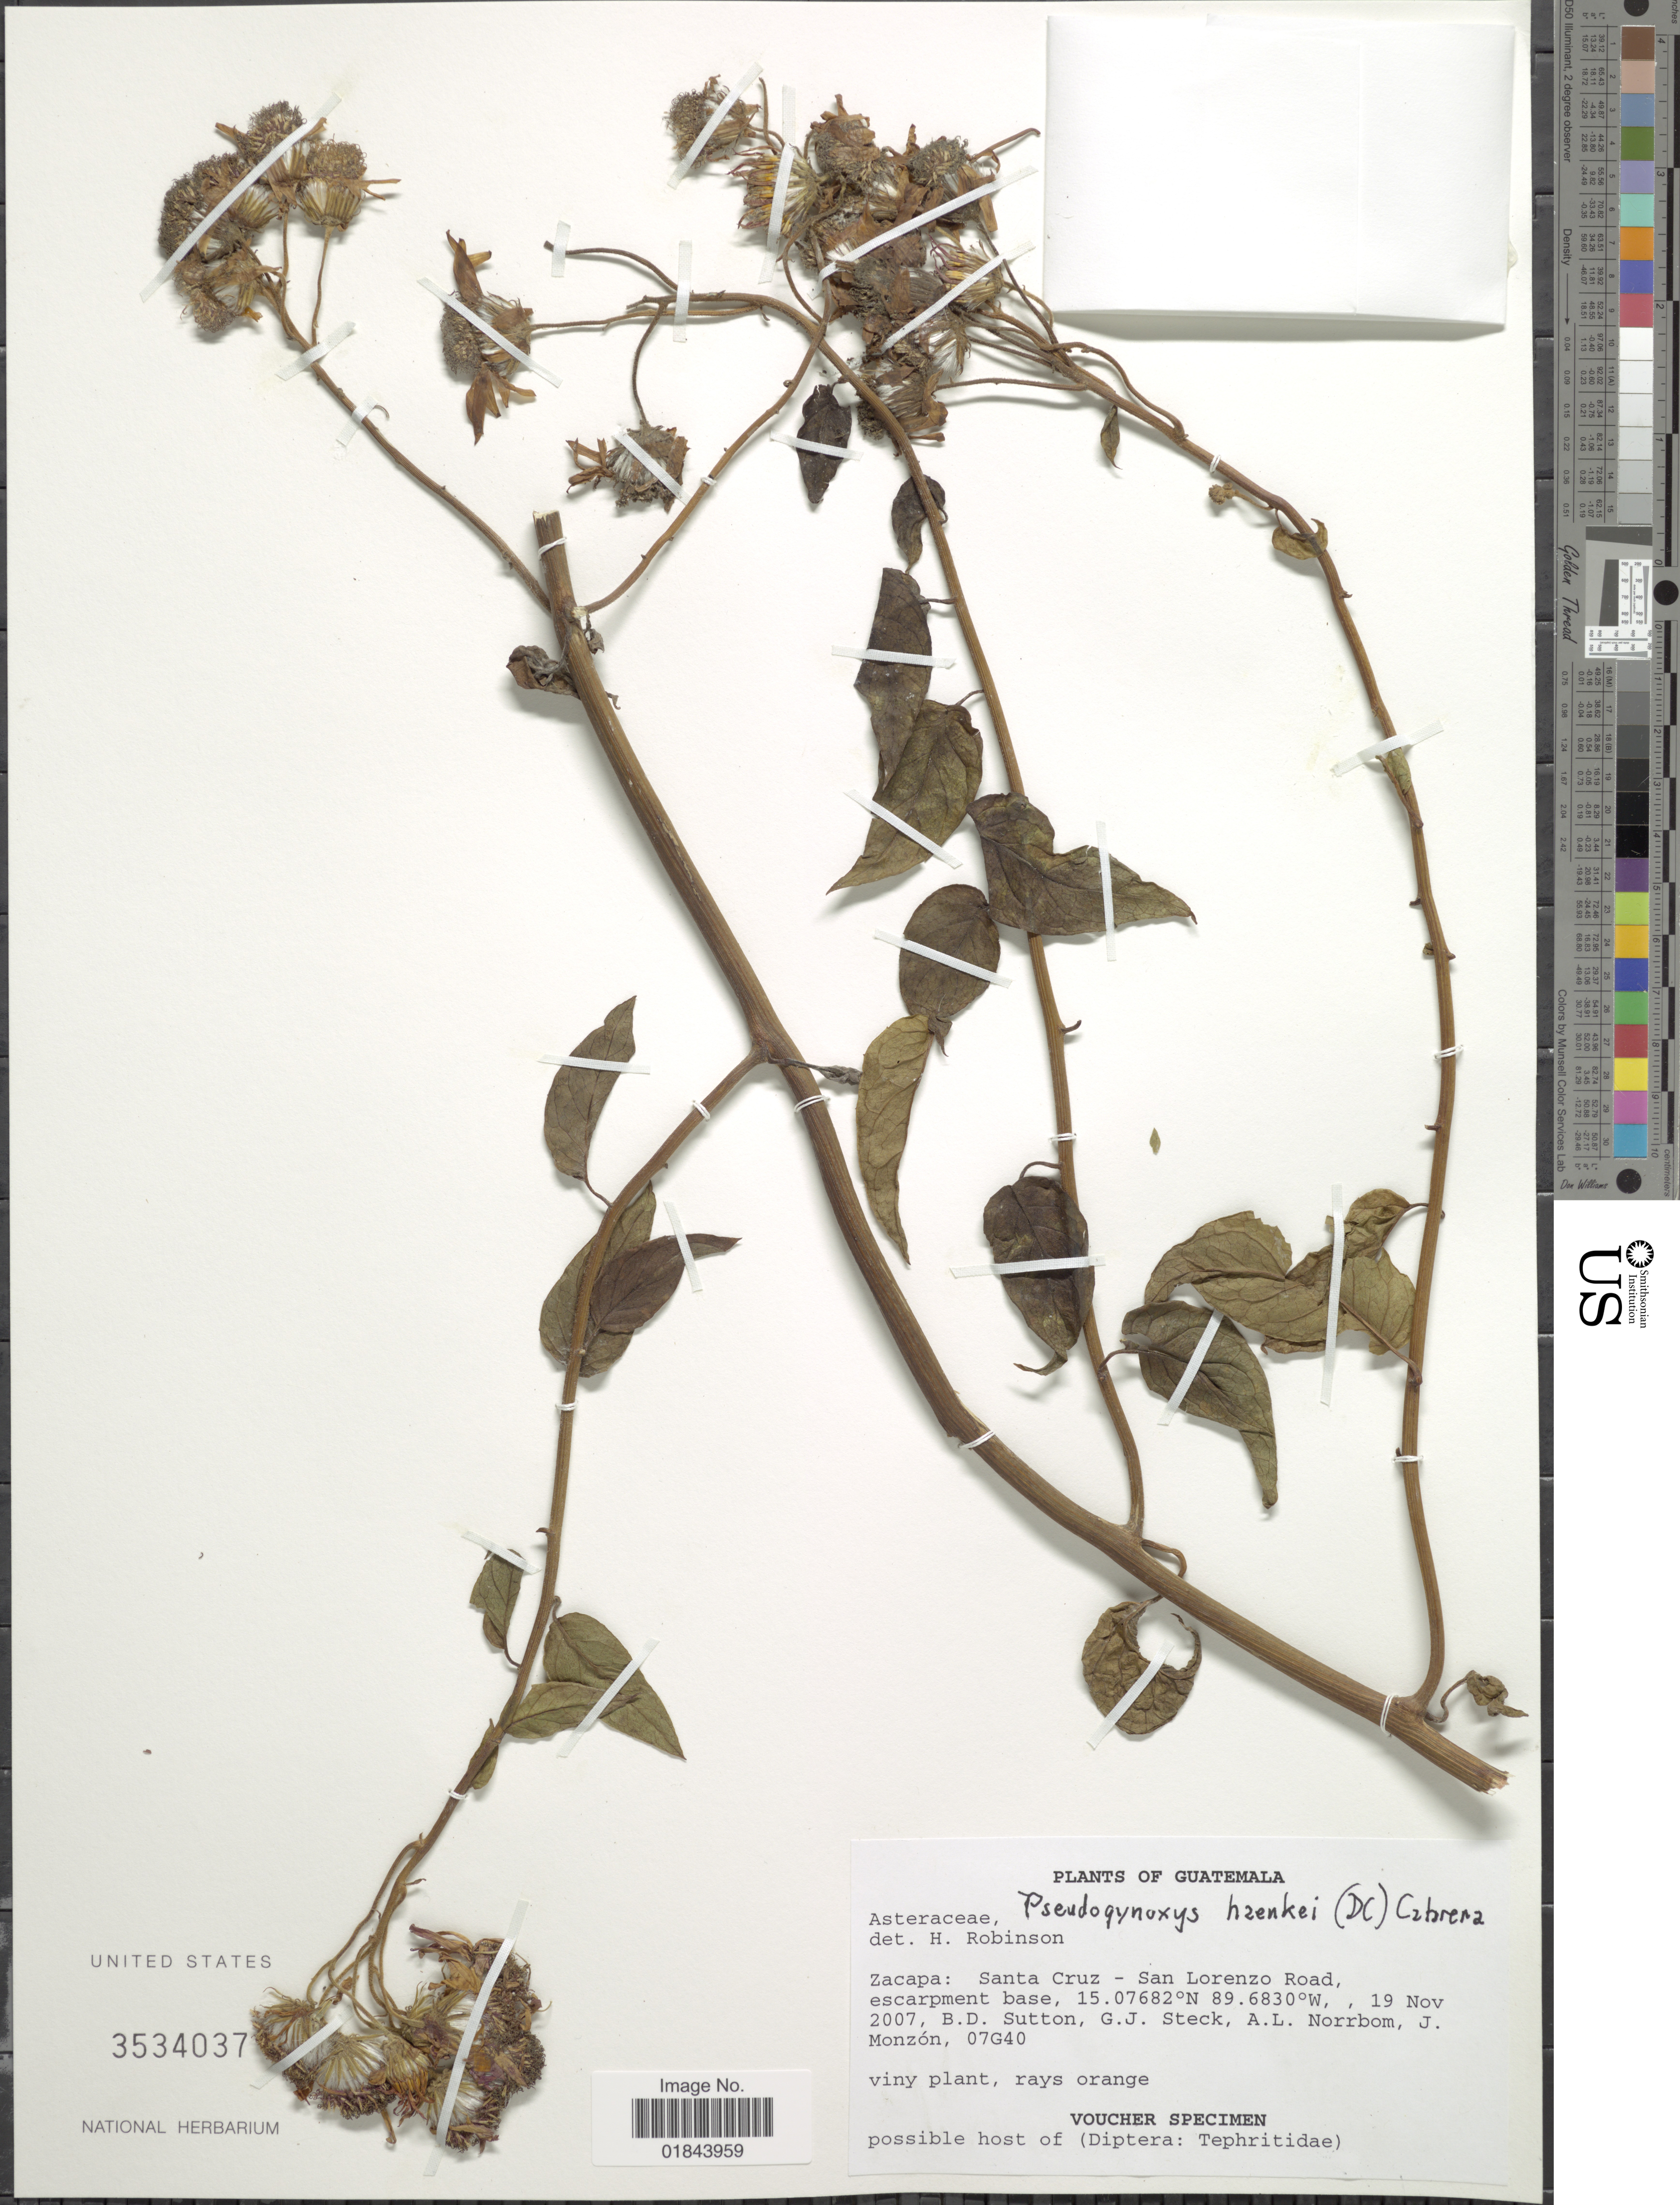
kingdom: Plantae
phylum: Tracheophyta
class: Magnoliopsida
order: Asterales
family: Asteraceae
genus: Pseudogynoxys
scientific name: Pseudogynoxys haenkei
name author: (DC.) Cabrera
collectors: B. Sutton, G. Steck, A. L. Norrbom & J. Monzon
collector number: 07G40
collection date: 2007-11-19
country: Guatemala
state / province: Zacapa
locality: Santa Cruz - San Lorezo Road, escarpment base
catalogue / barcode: US 3534037